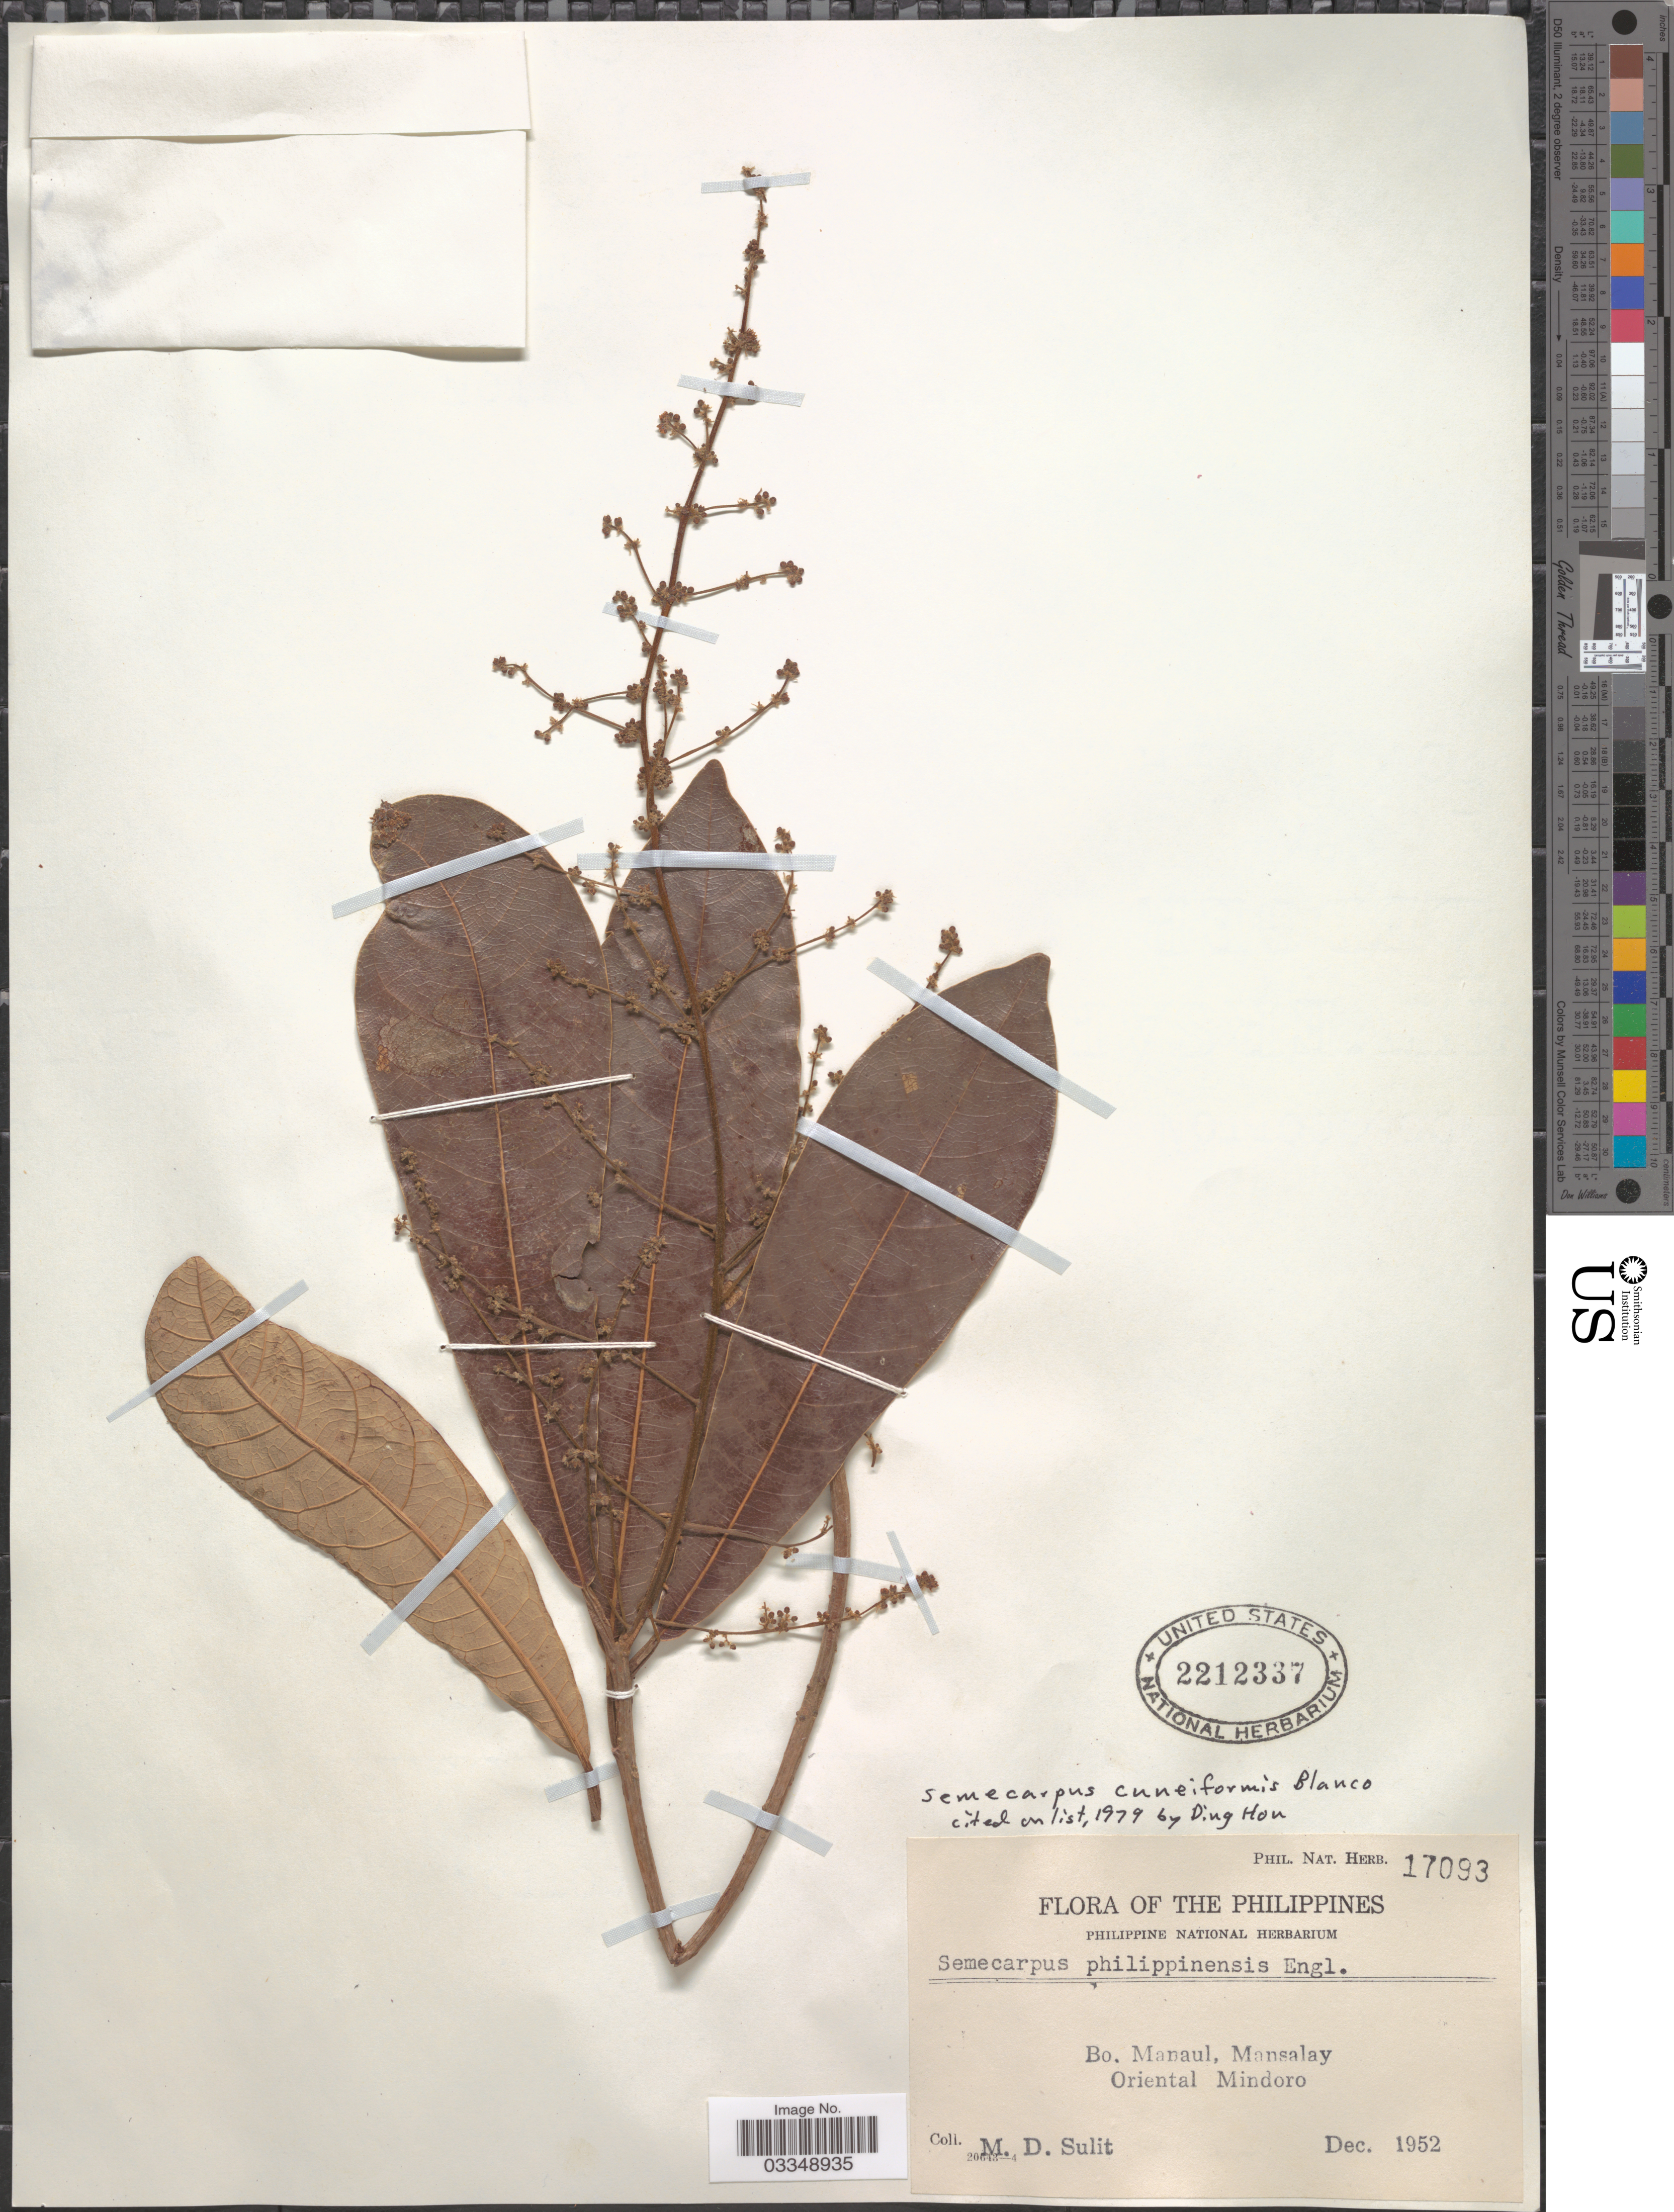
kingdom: Plantae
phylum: Tracheophyta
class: Magnoliopsida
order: Sapindales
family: Anacardiaceae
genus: Semecarpus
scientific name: Semecarpus cuneiformis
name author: Blanco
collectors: M. Sulit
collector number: Phil. Nat. Herb. 17093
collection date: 1952-12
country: Philippines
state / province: Mimaropa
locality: Bo. Manaul, Mansalay. Oriental Mindoro.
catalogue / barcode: US 2212337